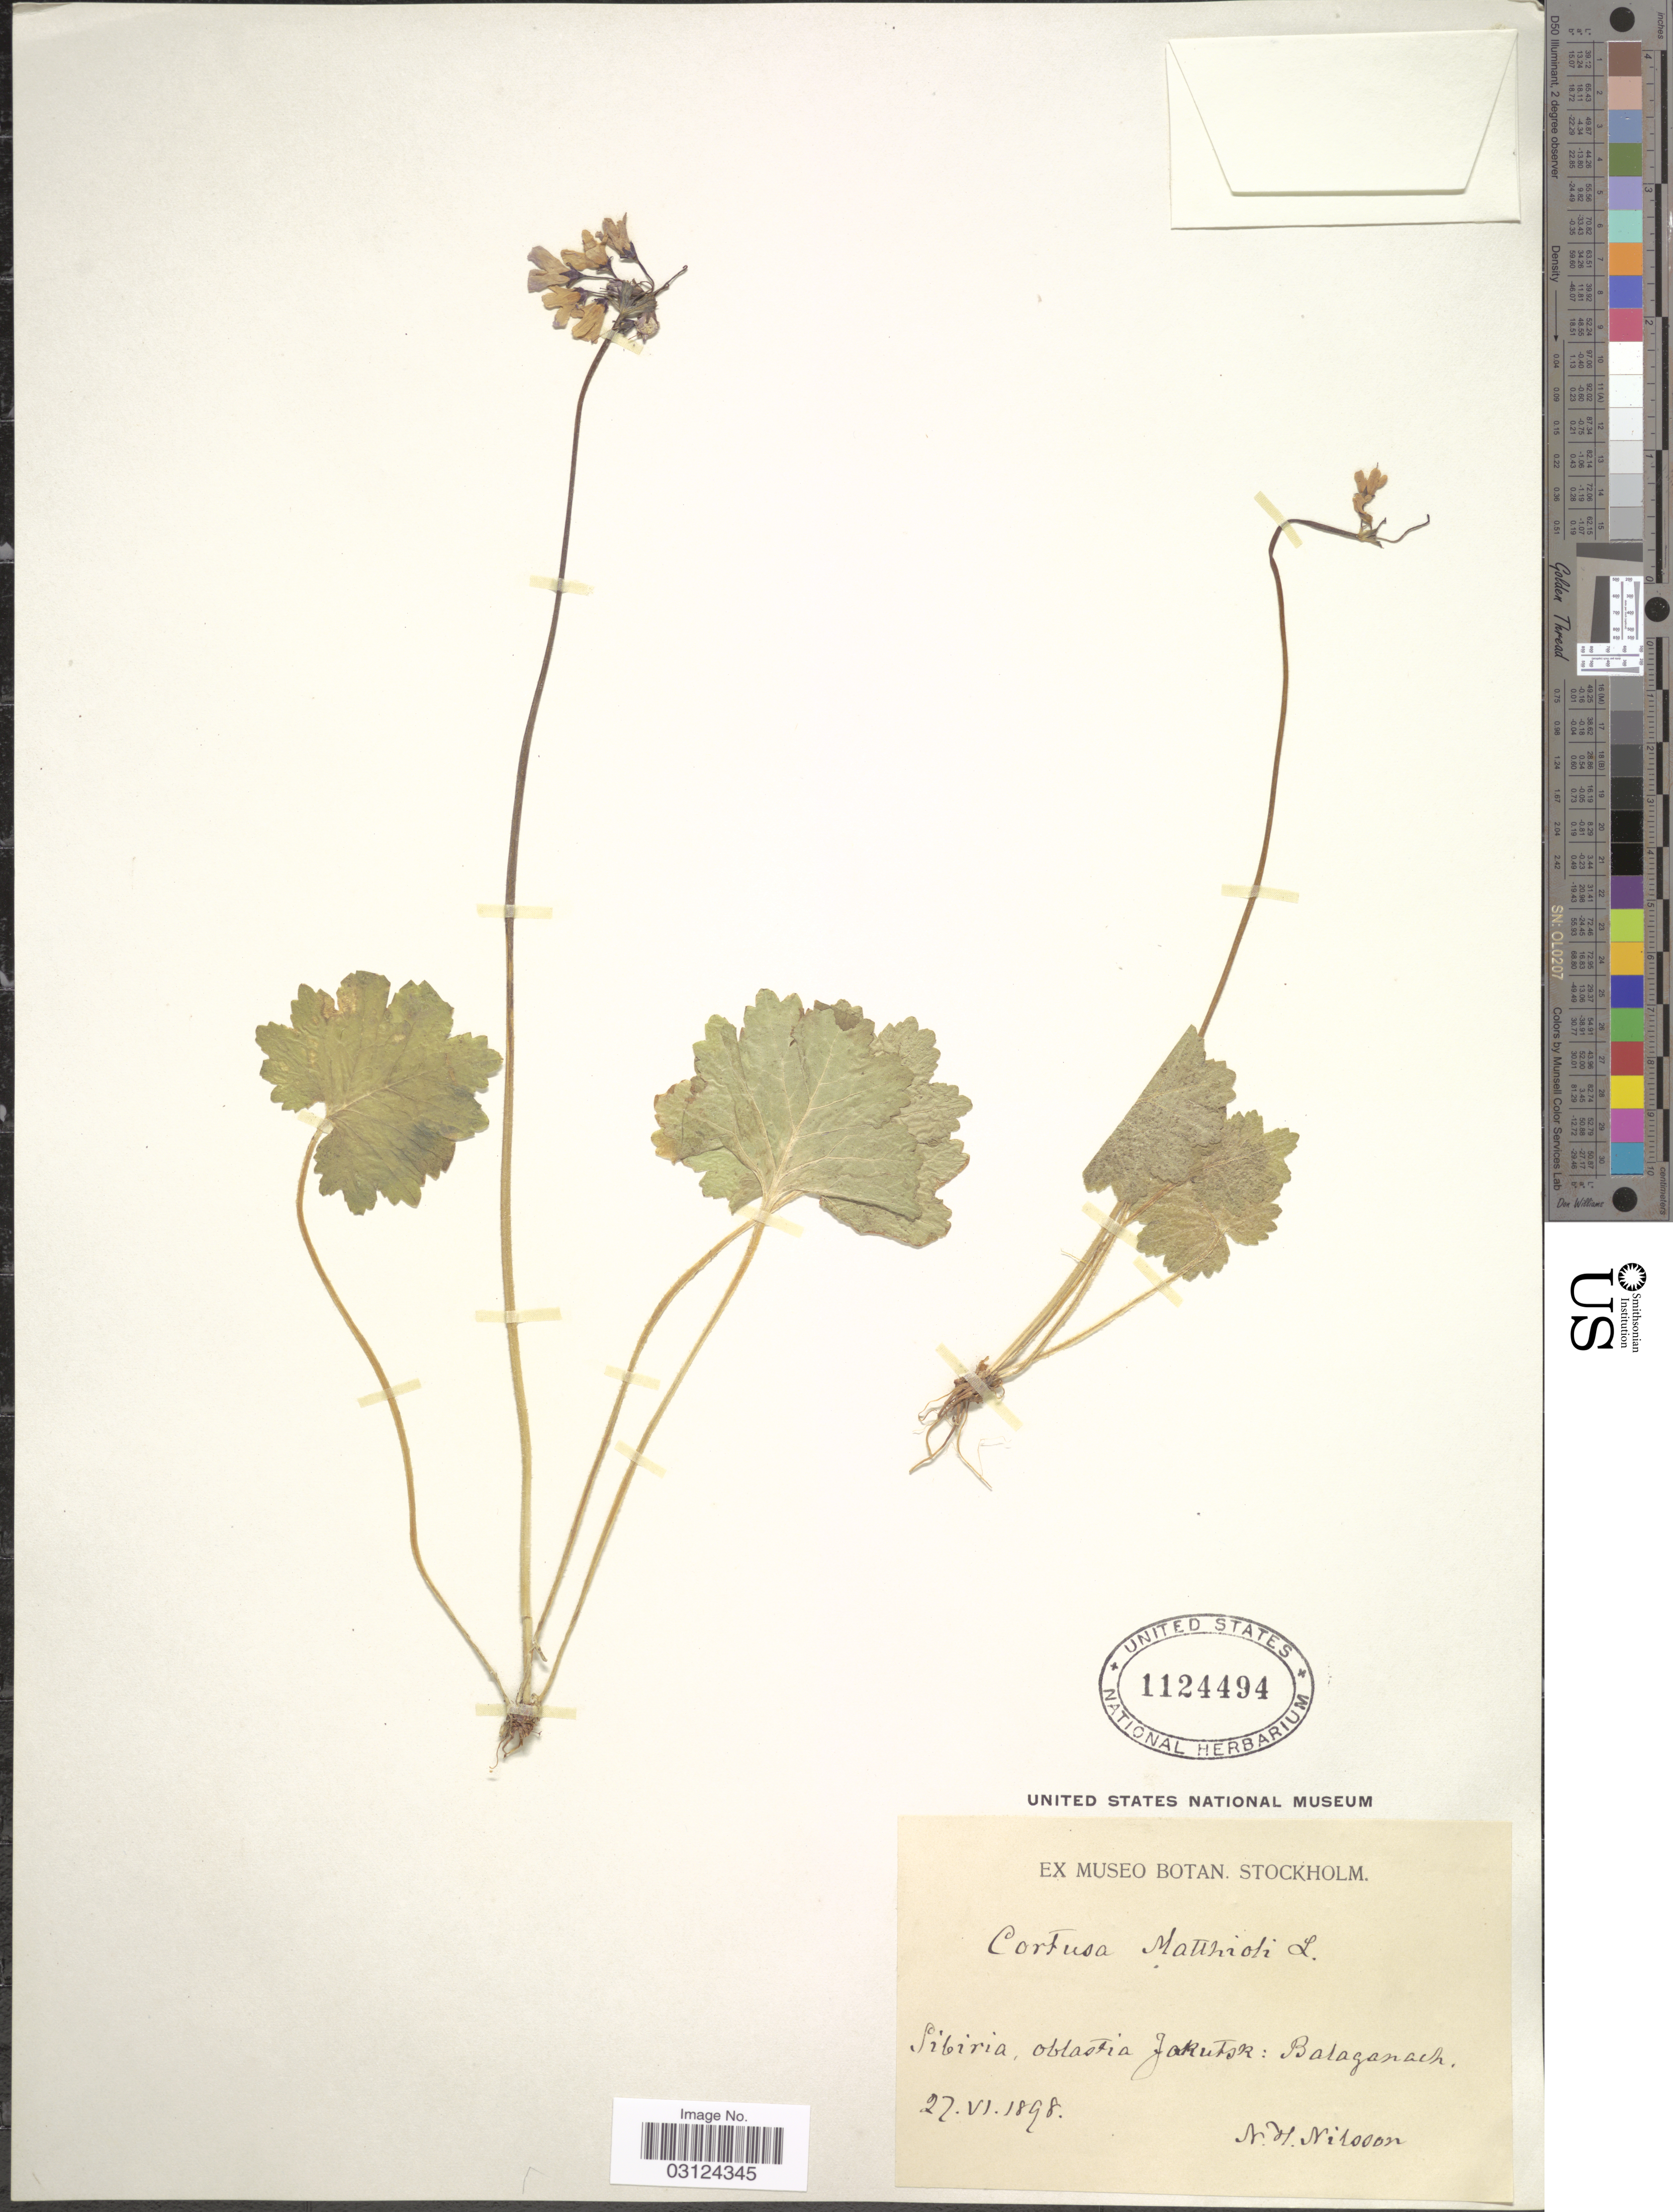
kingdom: Plantae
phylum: Tracheophyta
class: Magnoliopsida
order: Ericales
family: Primulaceae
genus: Cortusa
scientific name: Cortusa matthioli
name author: L.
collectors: N. H. Nilsson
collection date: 1898-06-27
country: Russian Federation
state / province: Irkutsk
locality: Sibiria, Balaganach.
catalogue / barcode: US 1124494